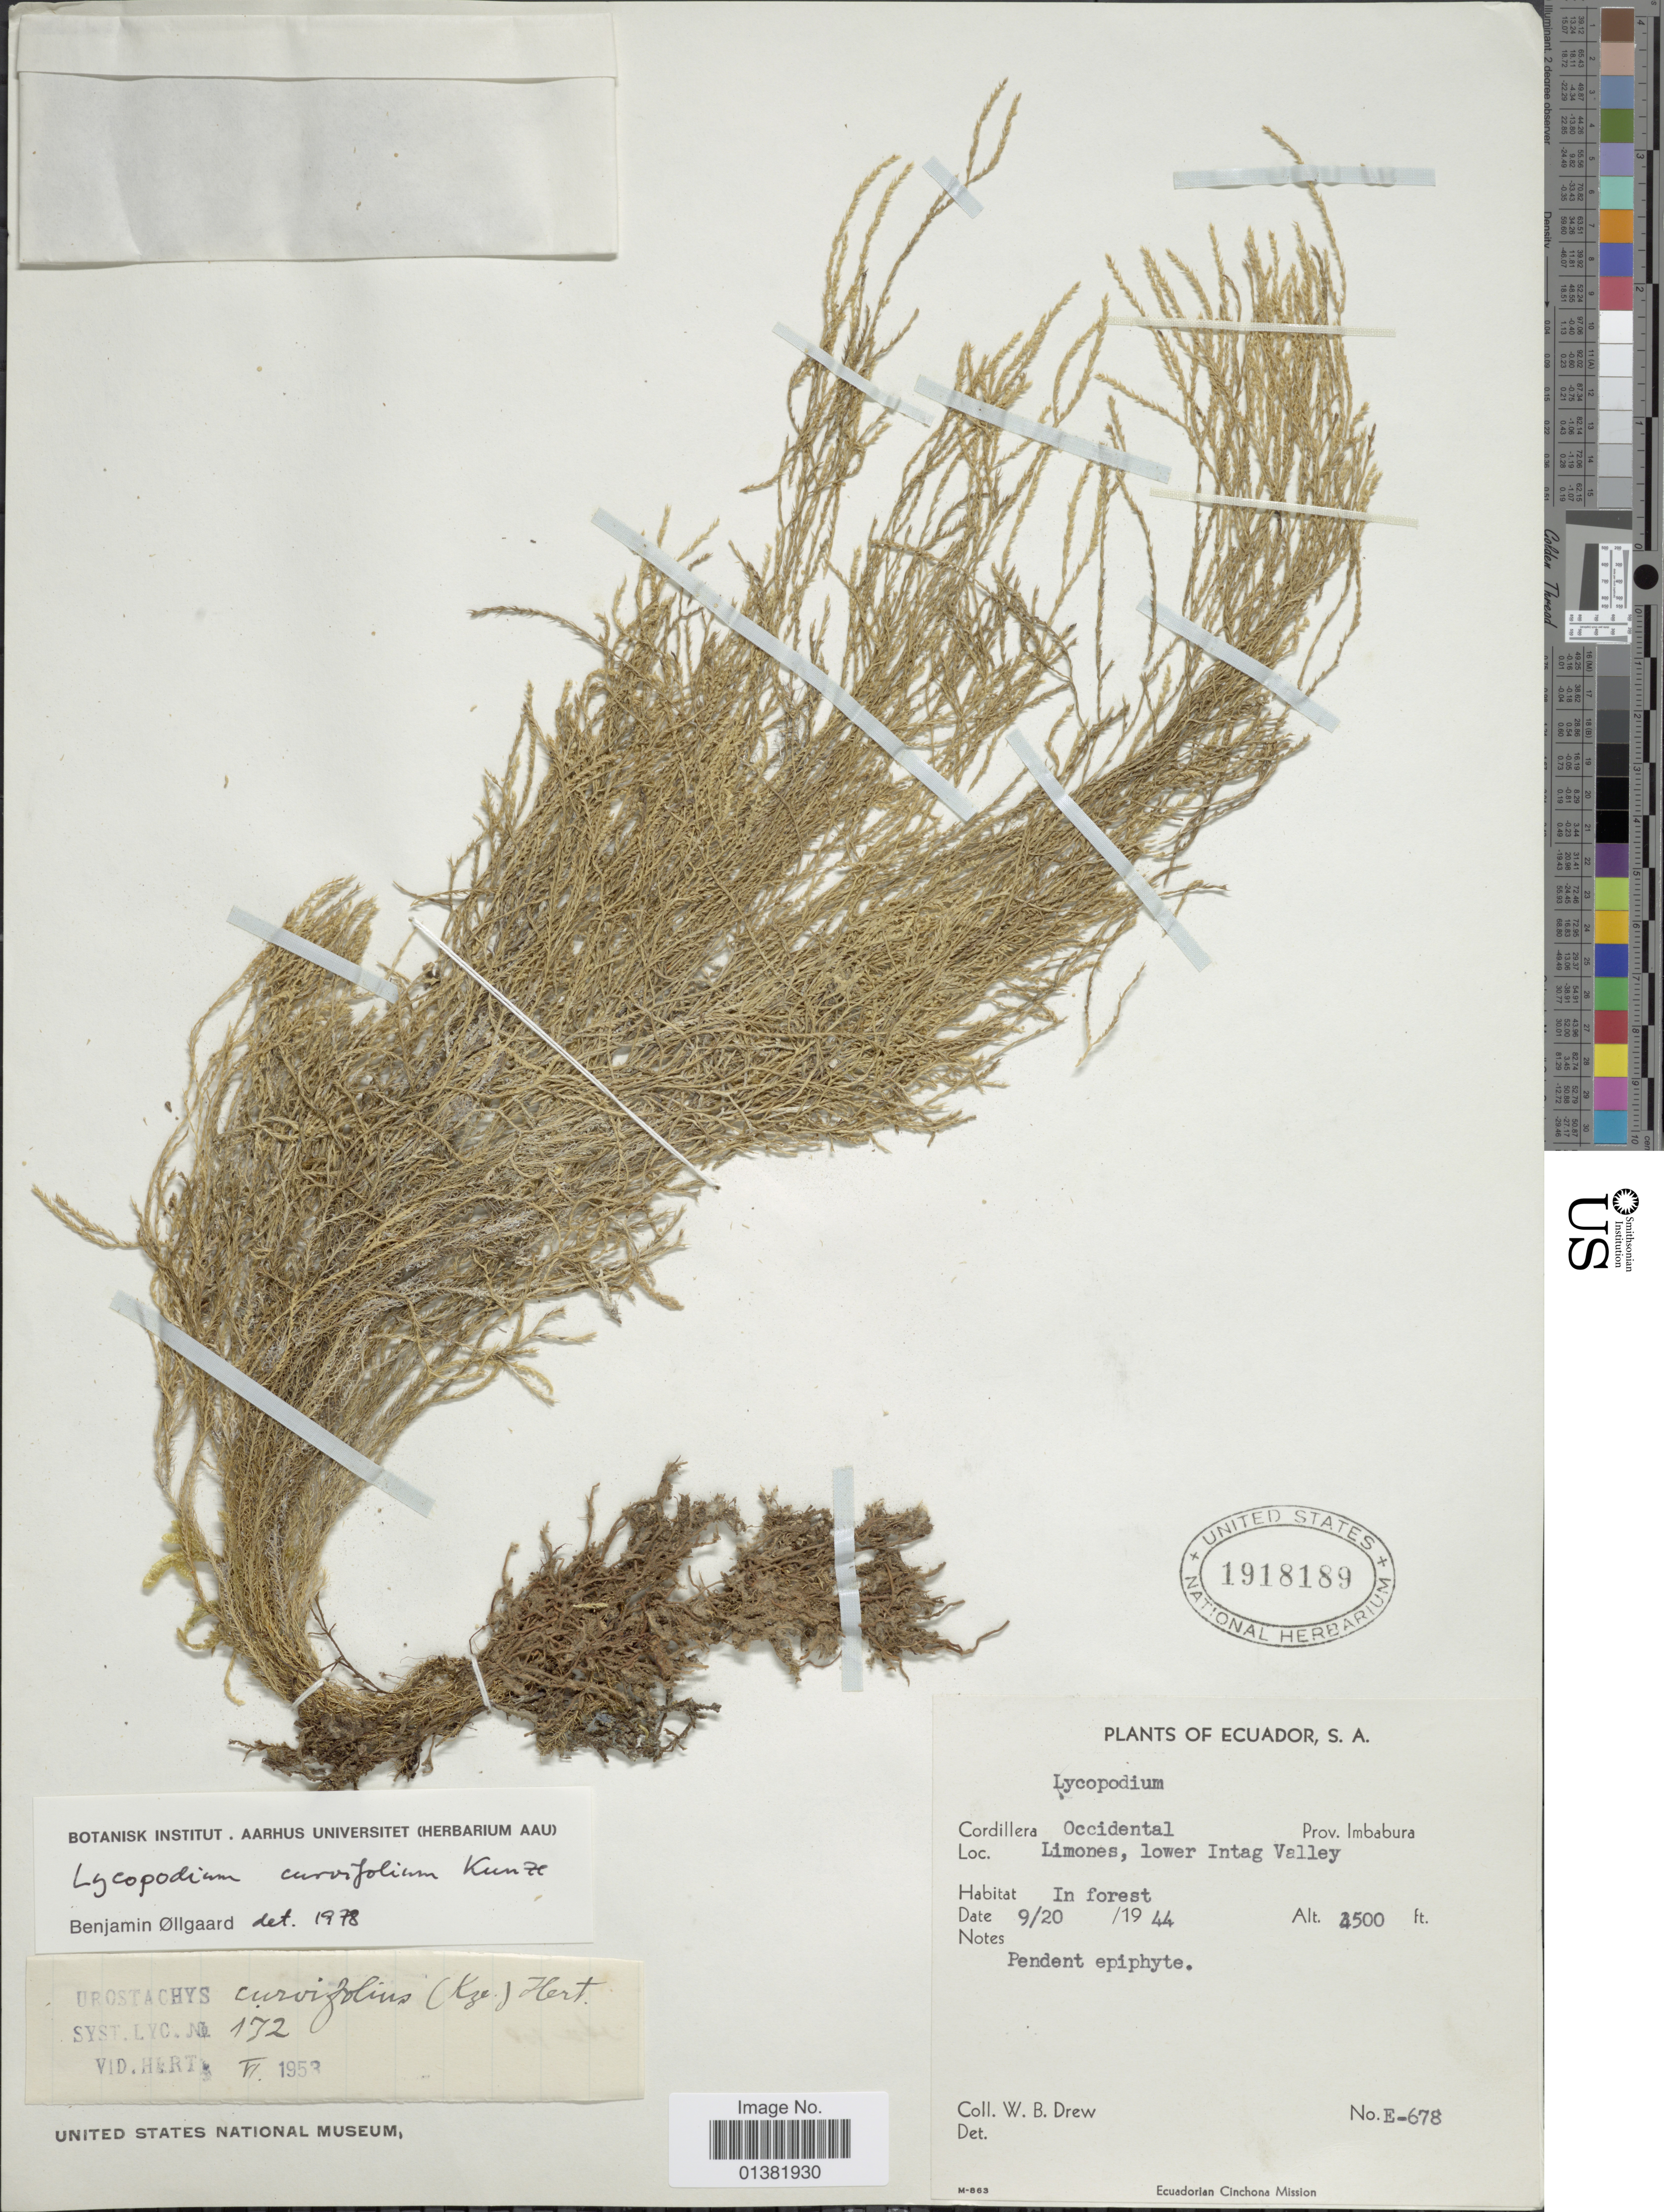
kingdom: Plantae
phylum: Tracheophyta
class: Lycopodiopsida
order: Lycopodiales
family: Lycopodiaceae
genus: Phlegmariurus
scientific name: Phlegmariurus curvifolius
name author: (Kunze) B. Øllg.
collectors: W. B. Drew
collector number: E-678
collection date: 1944-09-20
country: Ecuador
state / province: Imbabura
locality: Cordillera Occidental, Limones, lower Intag Valley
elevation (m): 1372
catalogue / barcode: US 1918189